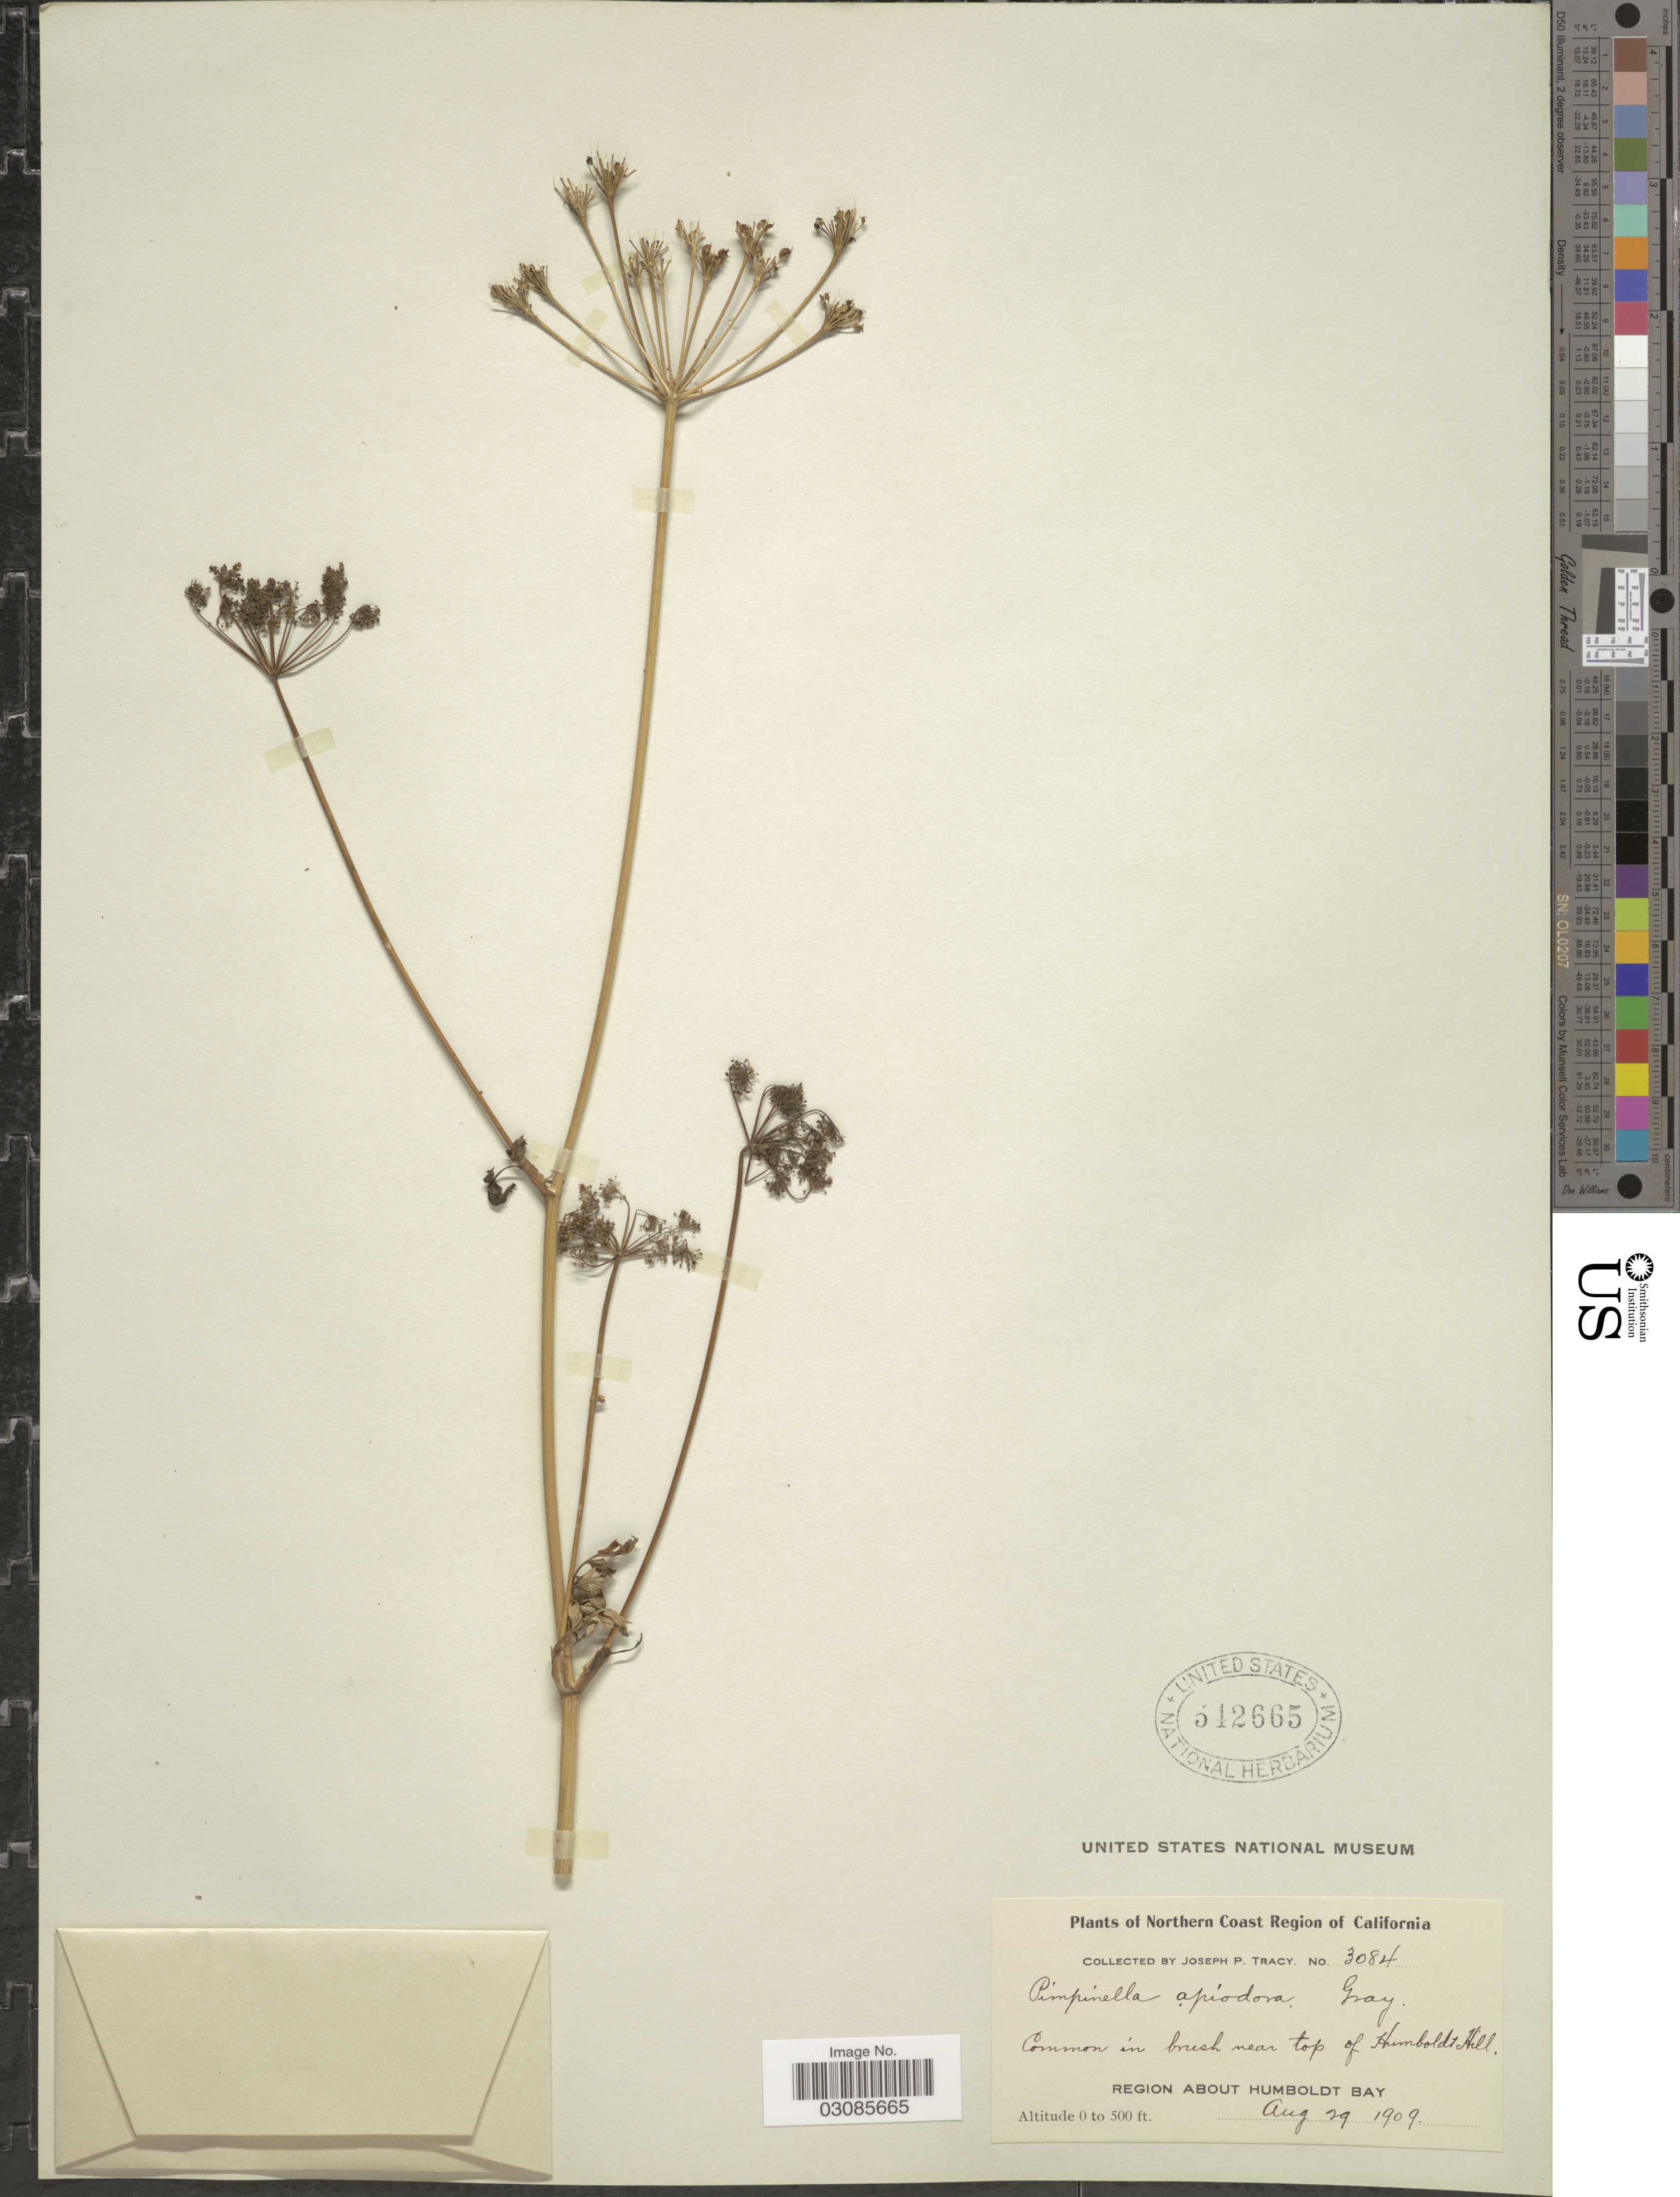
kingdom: Plantae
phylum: Tracheophyta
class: Magnoliopsida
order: Apiales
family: Apiaceae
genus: Pimpinella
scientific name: Pimpinella apiodora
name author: A. Gray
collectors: J. Tracy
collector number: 3084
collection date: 1909-08-29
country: United States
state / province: California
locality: Northern Coast Region of California. In brush near top of Humboldt Hill. Region about Humboldt Bay.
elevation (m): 0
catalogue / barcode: US 542665